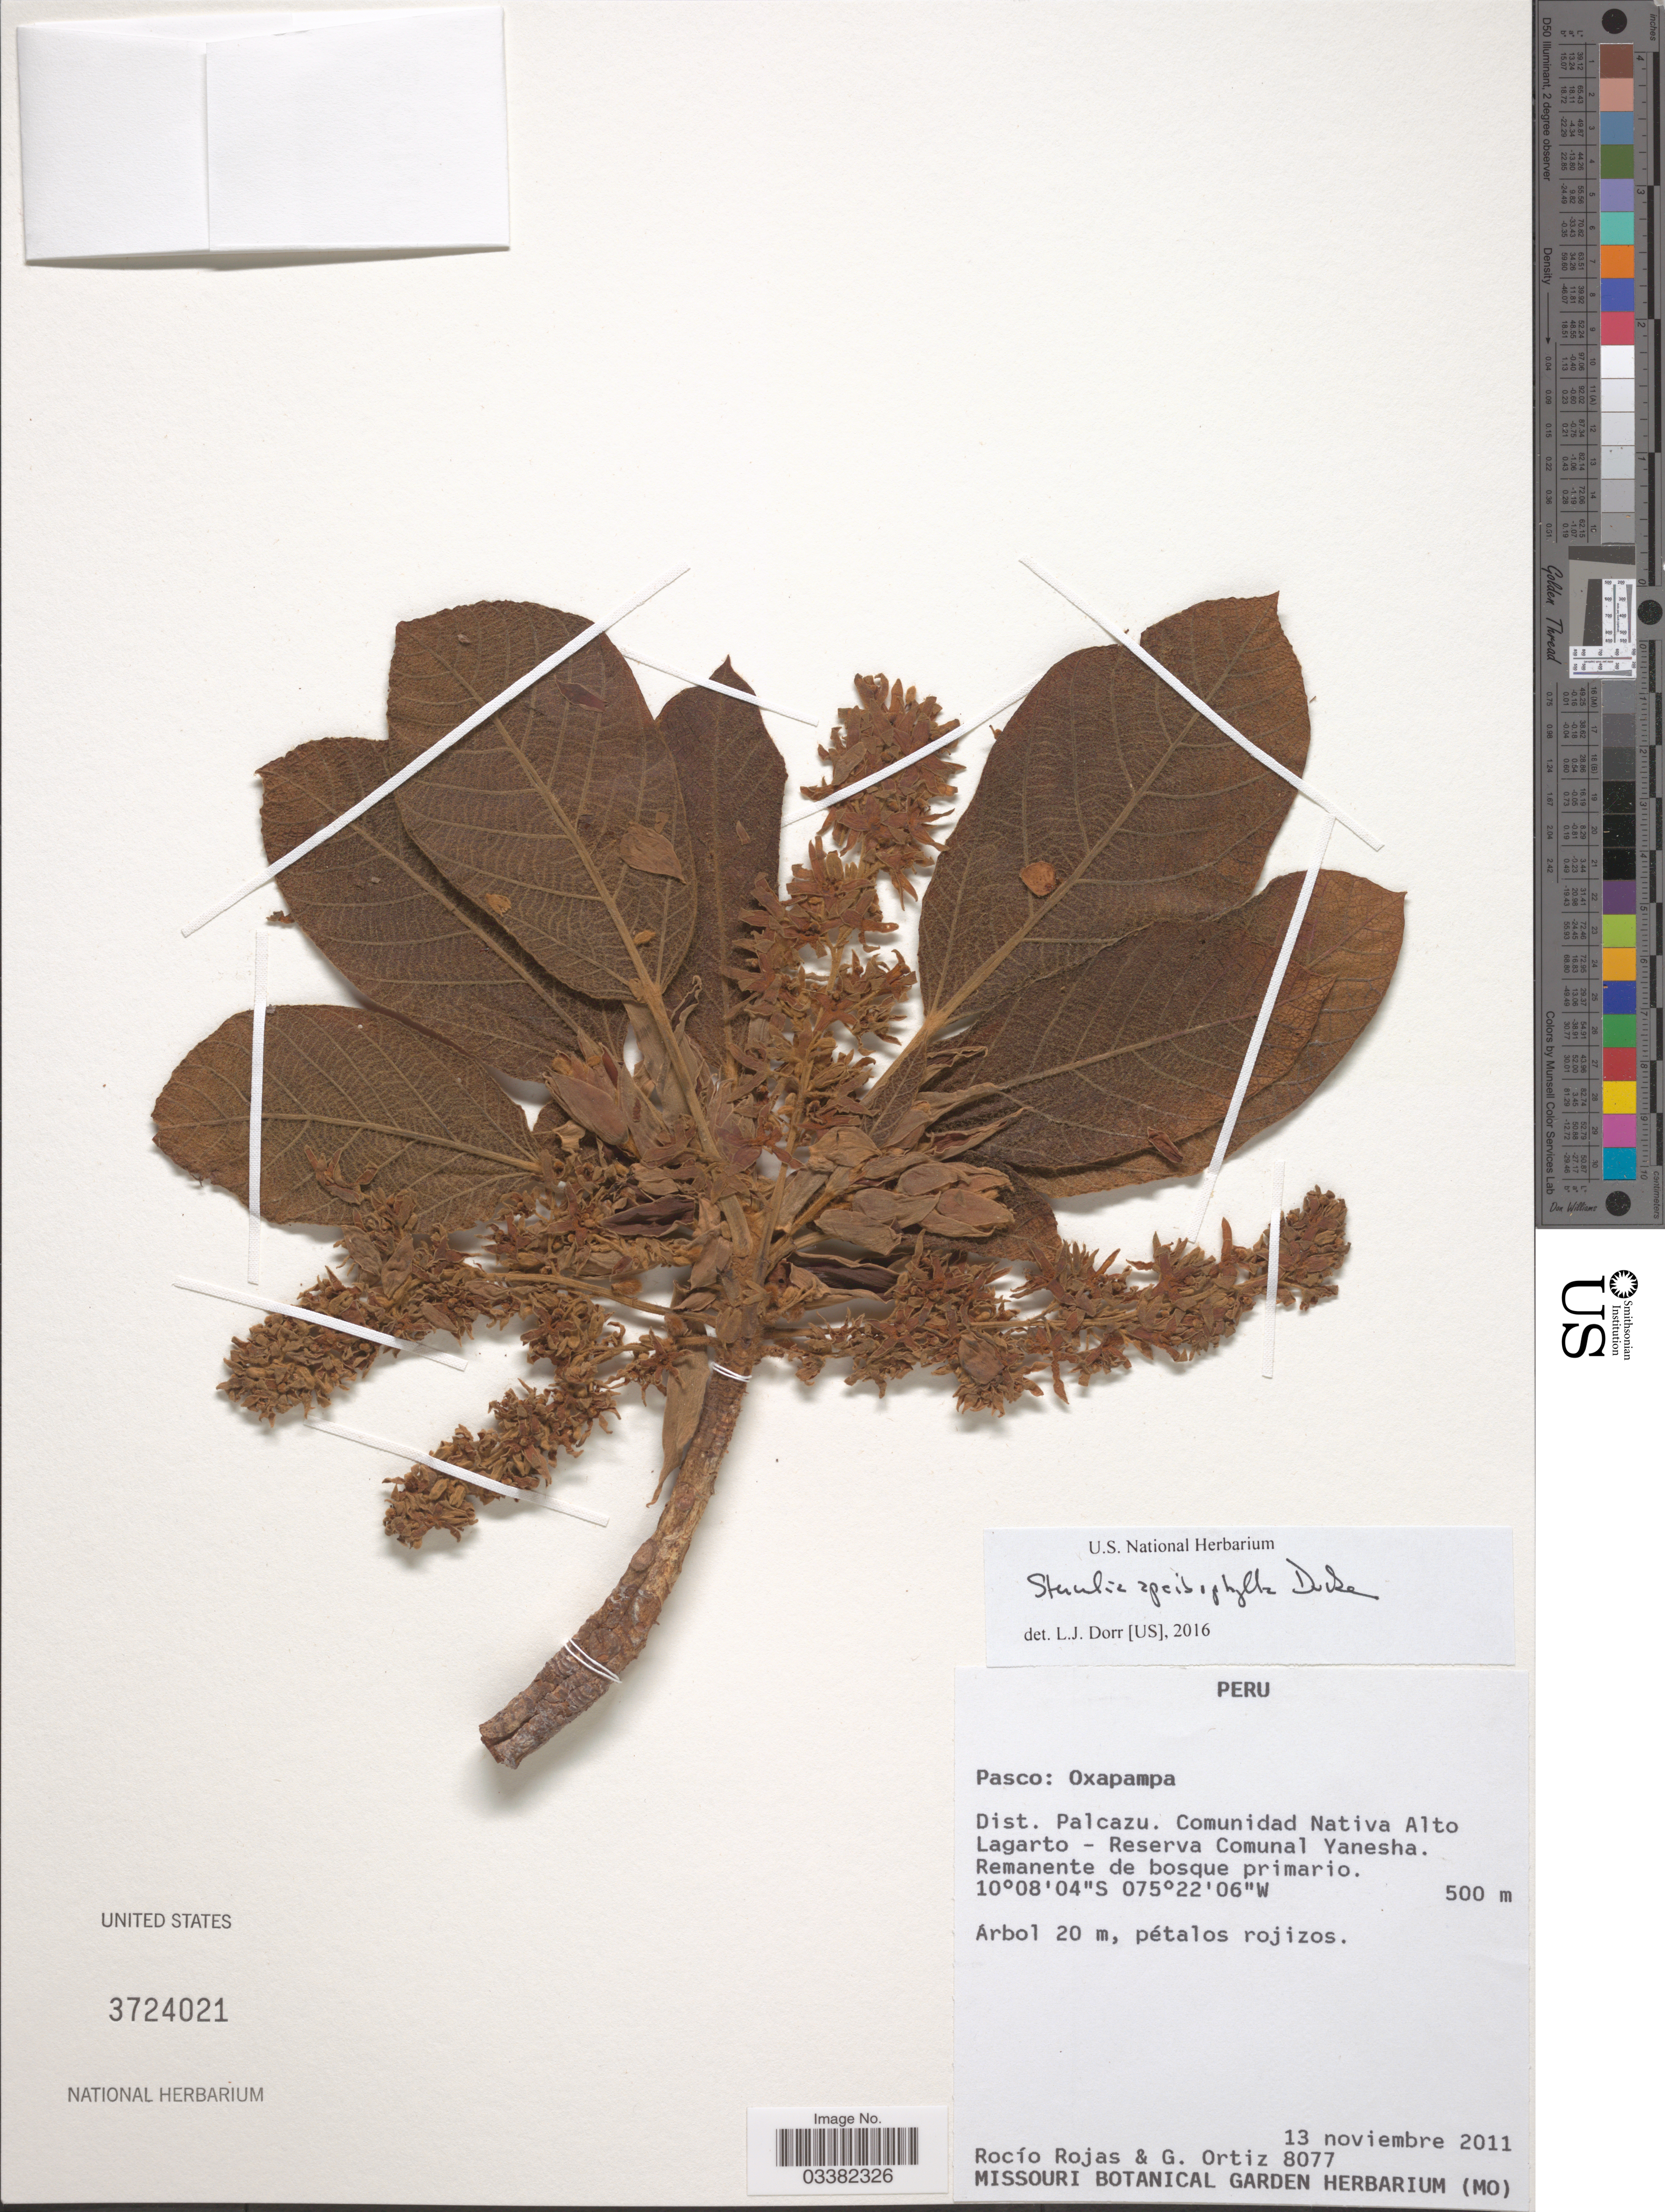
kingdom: Plantae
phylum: Tracheophyta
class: Magnoliopsida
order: Malvales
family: Malvaceae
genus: Sterculia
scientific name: Sterculia apeibophylla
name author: Ducke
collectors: R. Rojas & G. Ortíz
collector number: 8077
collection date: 2011-11-13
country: Peru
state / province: Pasco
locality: Oxapampa. Dist. Palcazu. Comunidad Nativa Alto Lagarto - Reserva Comunal Yanesha.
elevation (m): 500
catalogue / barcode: US 3724021